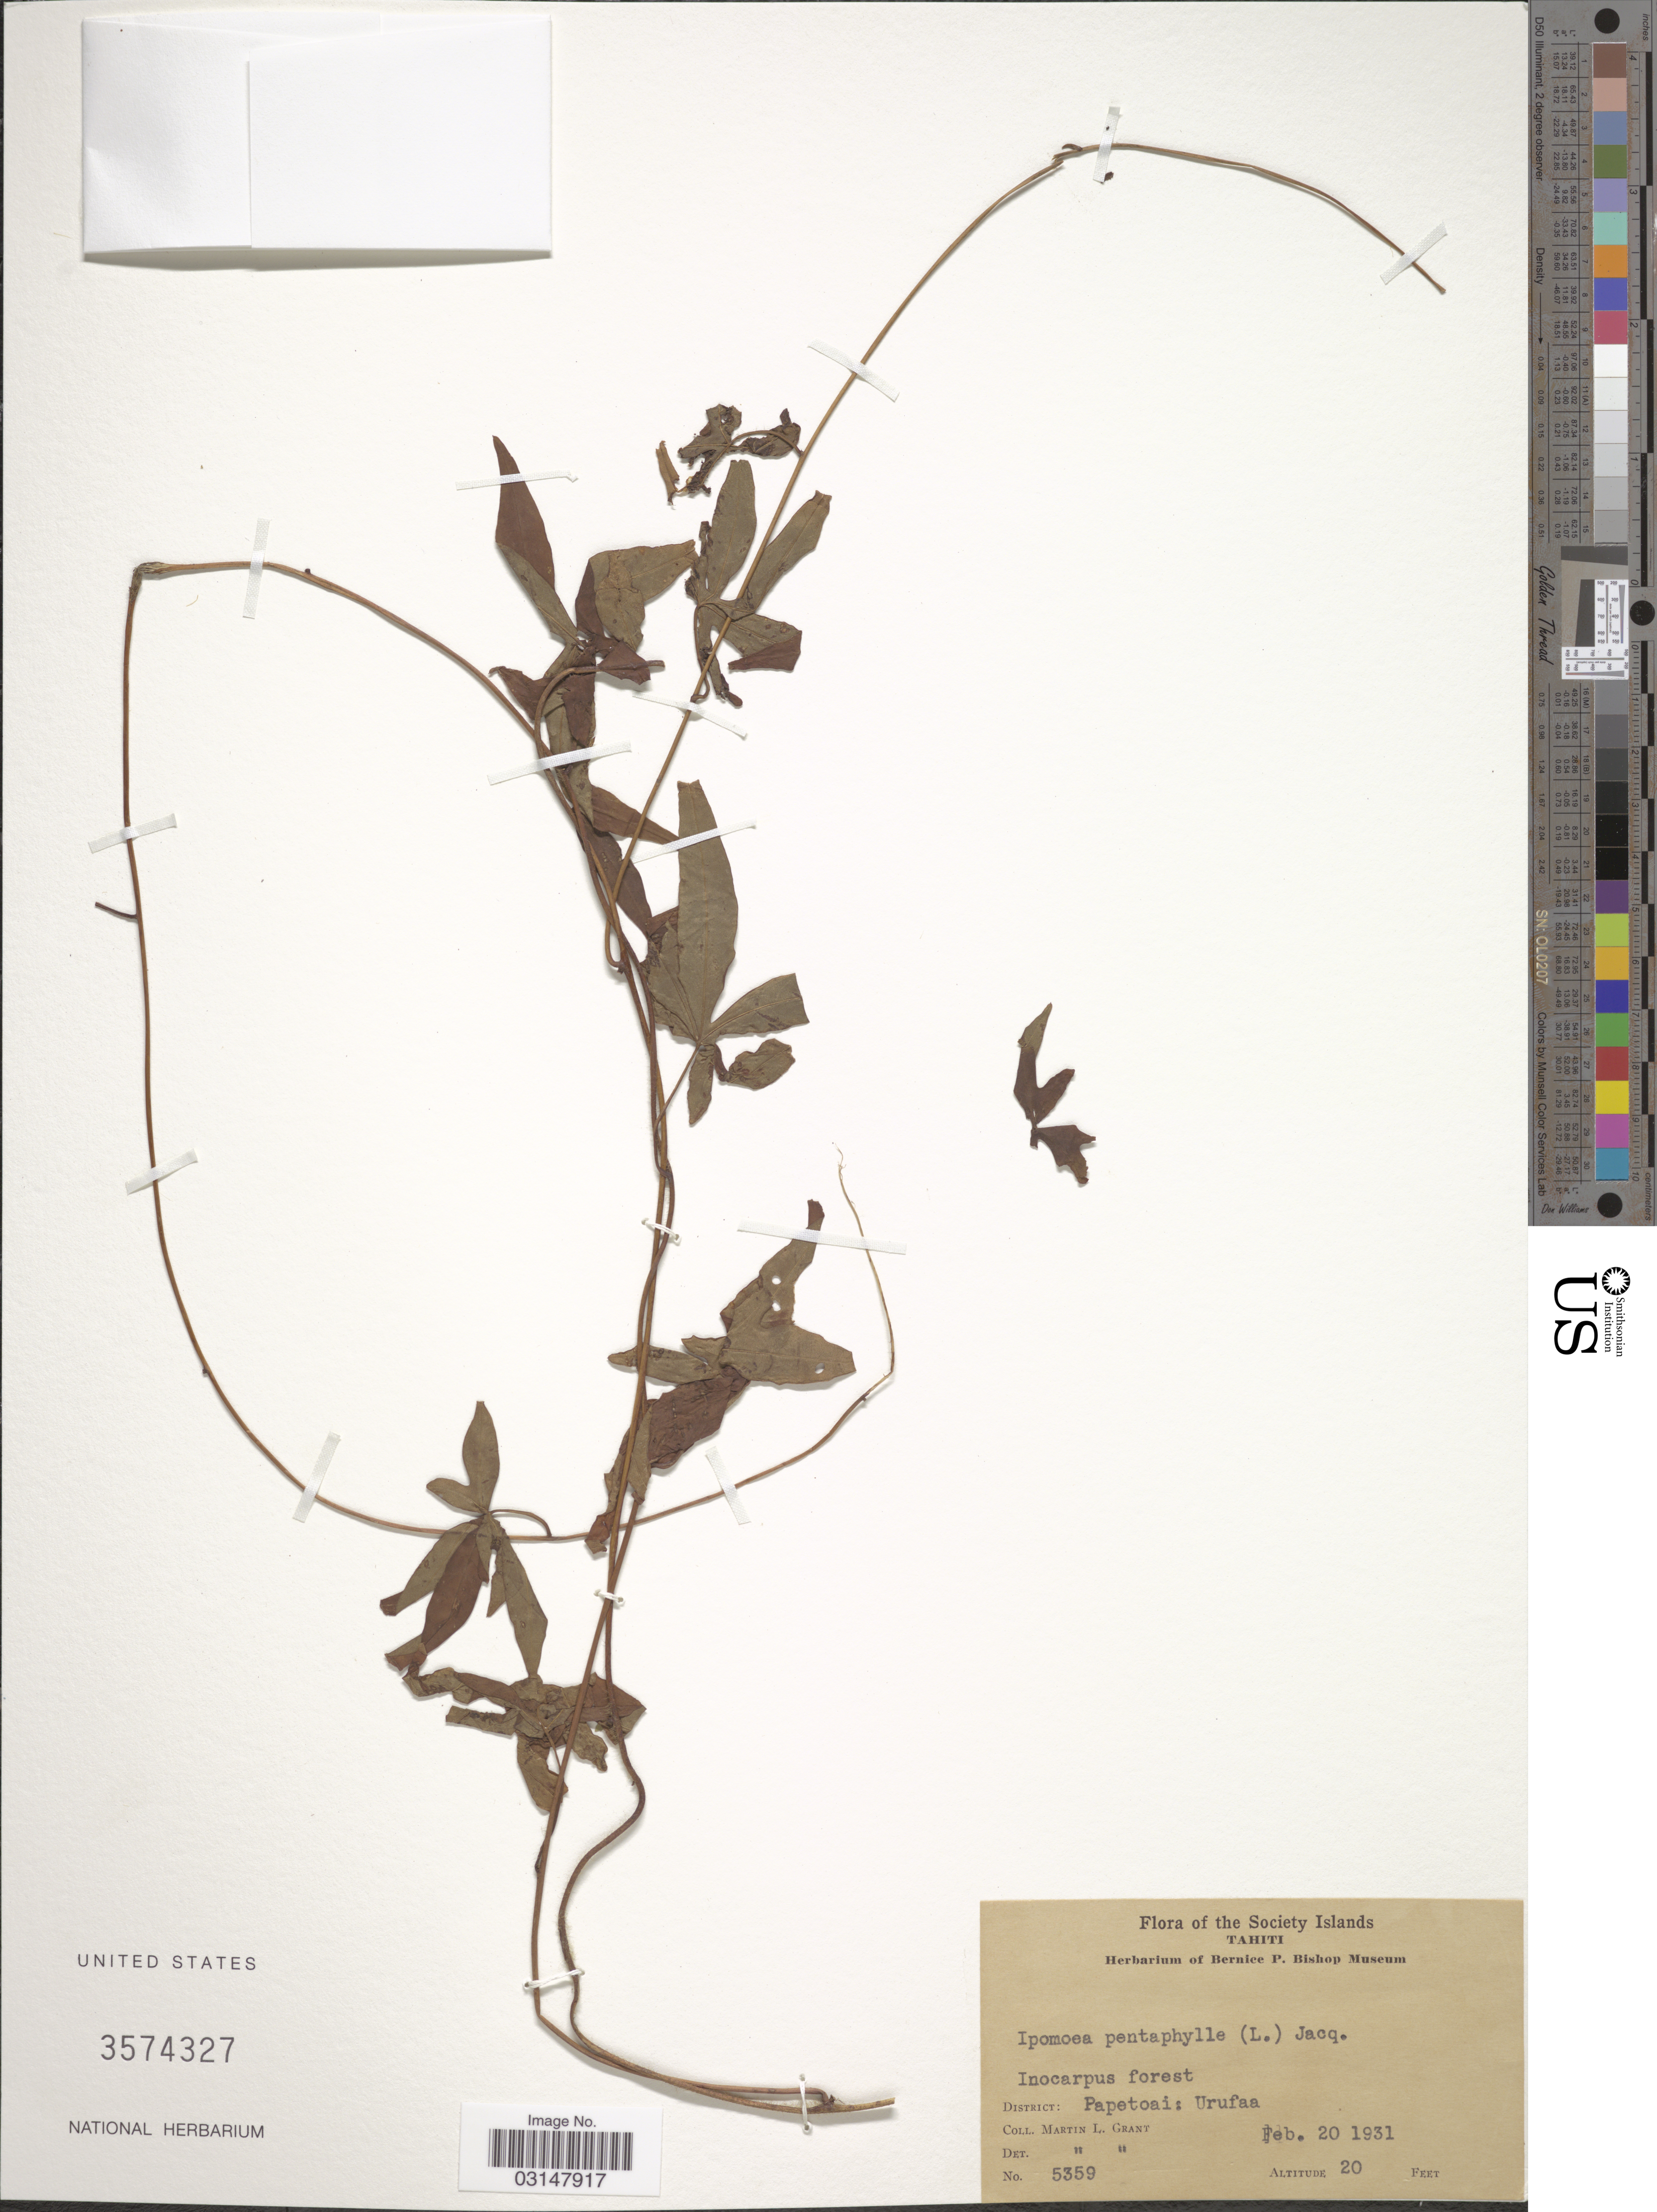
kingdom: Plantae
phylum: Tracheophyta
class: Magnoliopsida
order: Solanales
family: Convolvulaceae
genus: Distimake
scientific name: Distimake aegyptius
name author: (L.) A. R. Simões & Staples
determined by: Wagner, W. L., (BOT), Smithsonian Institution - National Museum of Natural History (UNITED STATES)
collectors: M. L. Grant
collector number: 5359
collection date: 1931-02-20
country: French Polynesia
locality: The Society Islands. Tahiti. Papetoai: Urufaa.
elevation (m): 6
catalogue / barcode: US 3574327